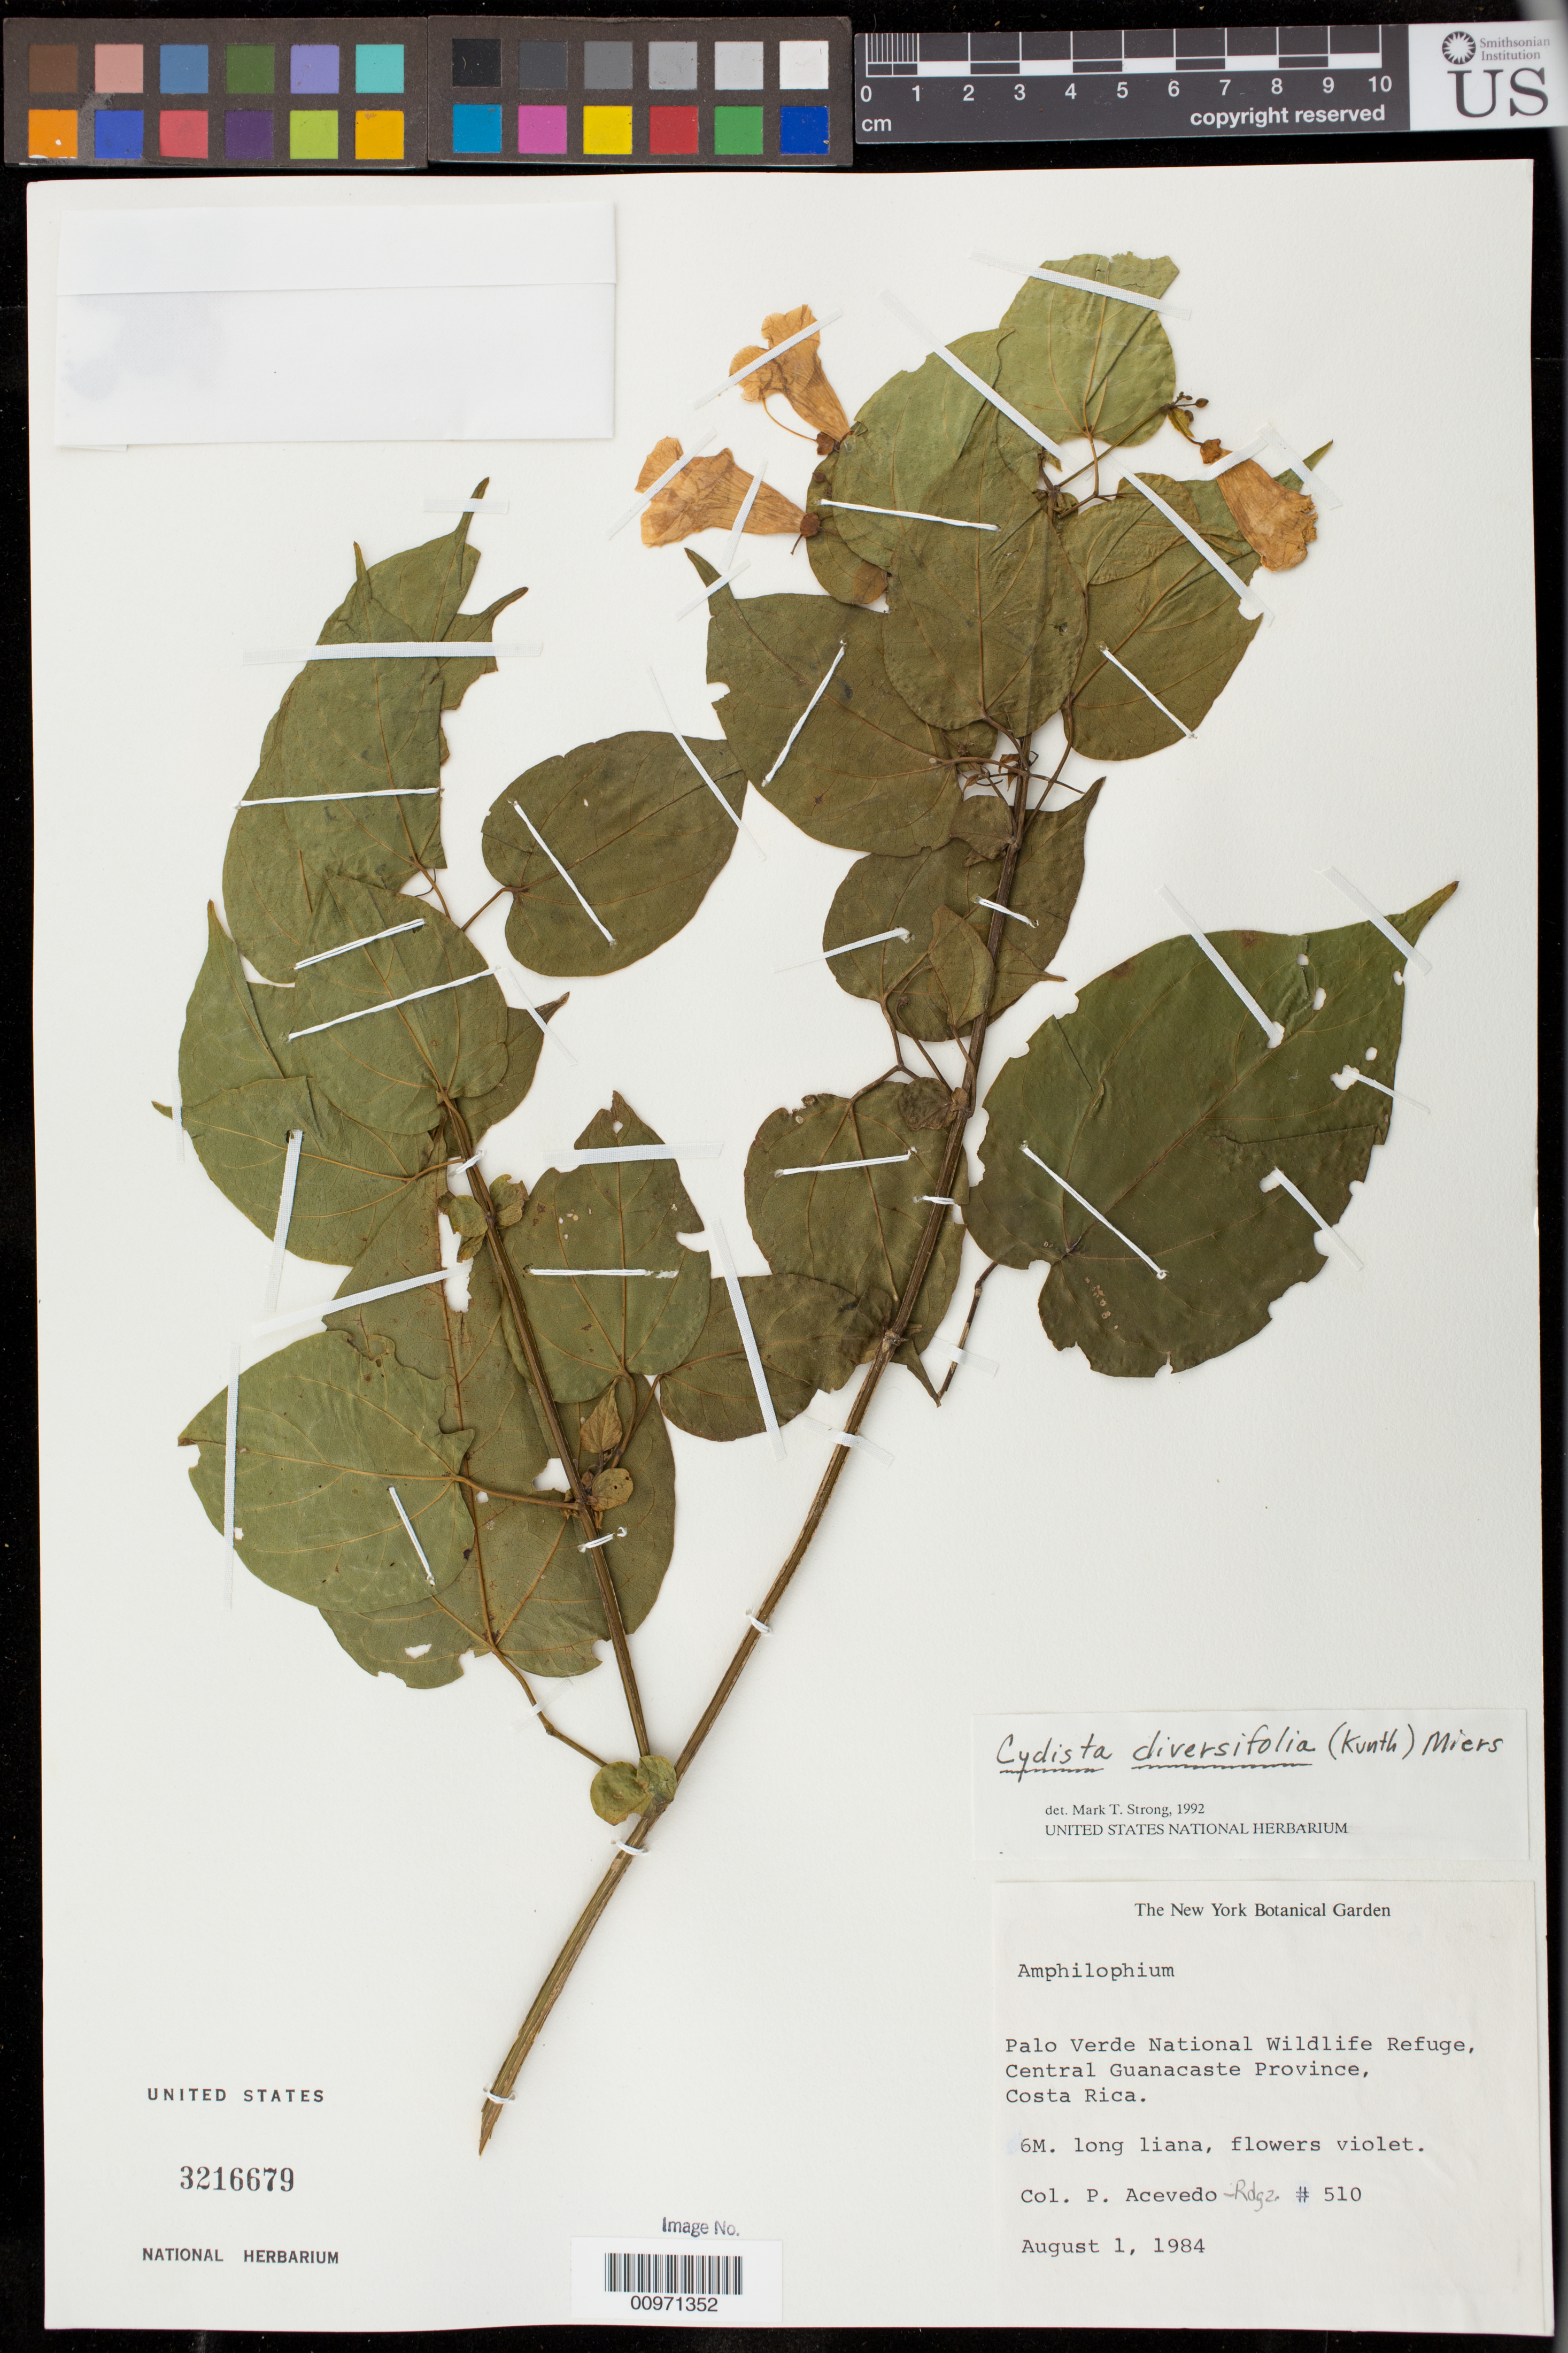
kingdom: Plantae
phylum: Tracheophyta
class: Magnoliopsida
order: Lamiales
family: Bignoniaceae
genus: Bignonia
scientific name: Bignonia diversifolia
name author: Kunth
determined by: Strong, Mark T., (BOT), Smithsonian Institution - National Museum of Natural History (UNITED STATES)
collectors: P. Acevedo-Rodr.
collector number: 510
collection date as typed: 01 Aug 1984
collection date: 1984-08-01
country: Costa Rica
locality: Palo Verde.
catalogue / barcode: US 3216679